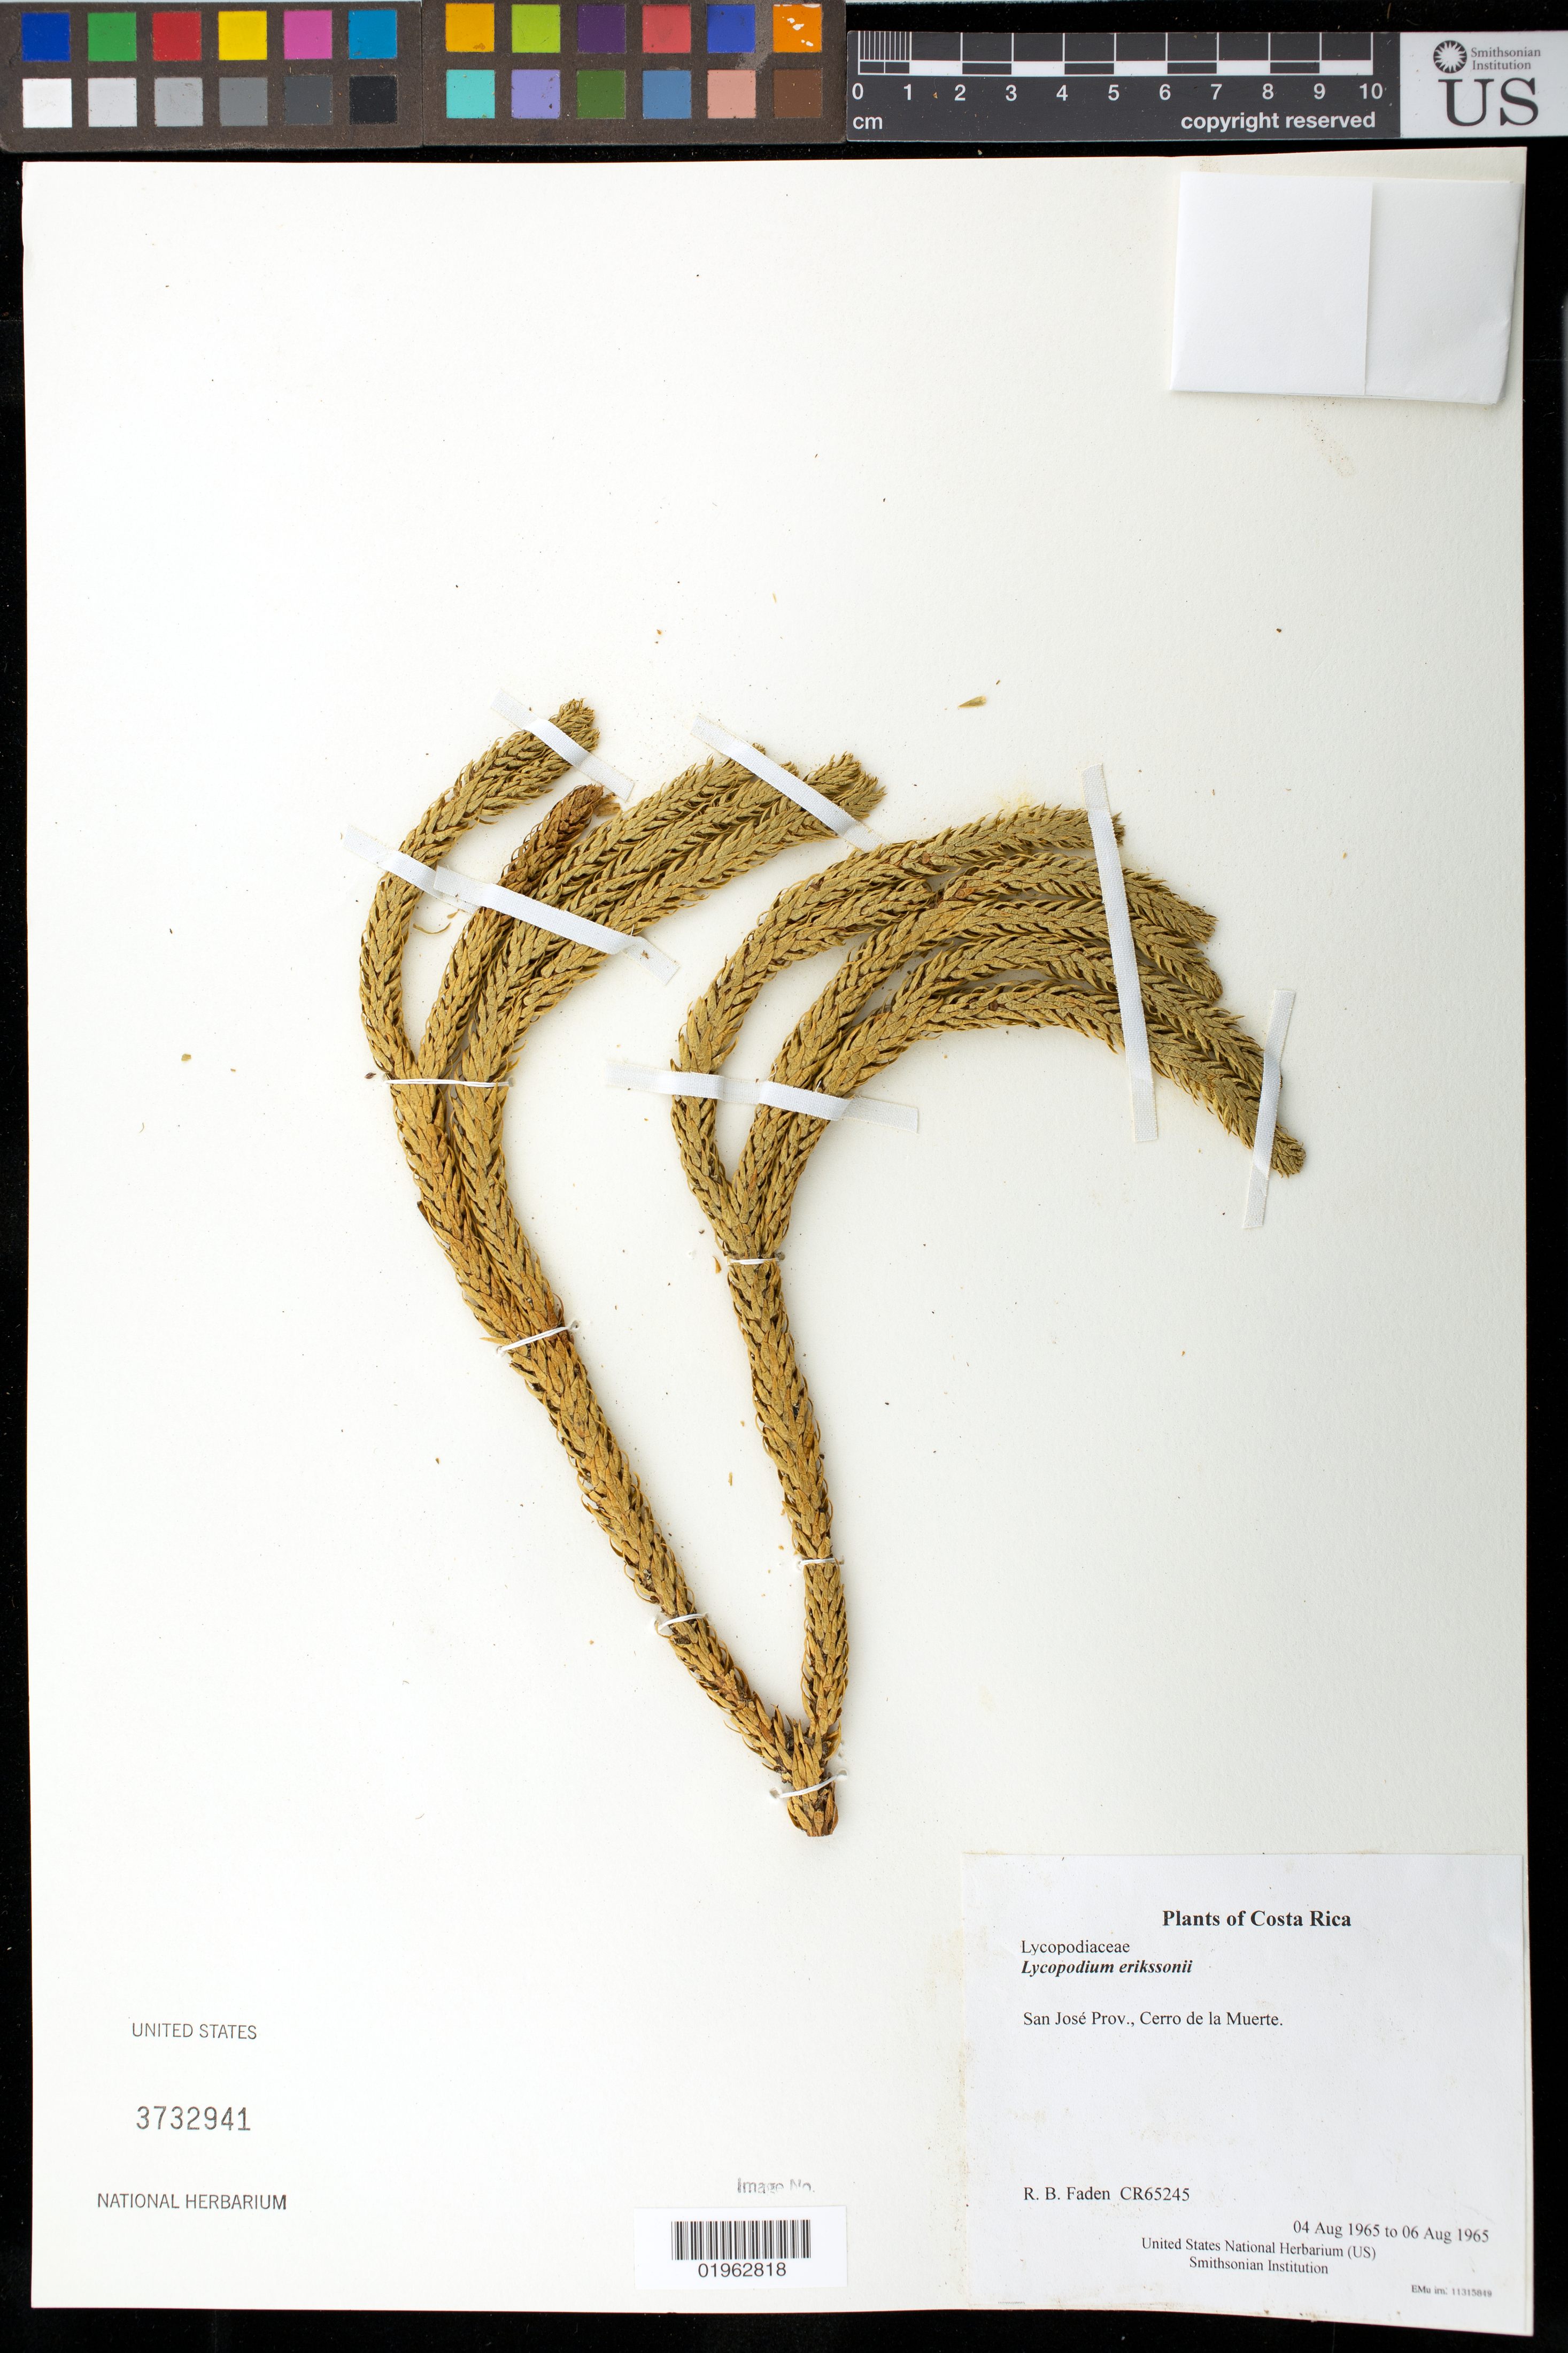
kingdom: Plantae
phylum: Tracheophyta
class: Lycopodiopsida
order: Lycopodiales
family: Lycopodiaceae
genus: Phlegmariurus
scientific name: Phlegmariurus cruentus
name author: (Spring) B. Øllg.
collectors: R. B. Faden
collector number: CR65245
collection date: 1965-08-04/1965-08-06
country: Costa Rica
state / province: San José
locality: Cerro de la Muerte.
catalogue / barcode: US 3732941